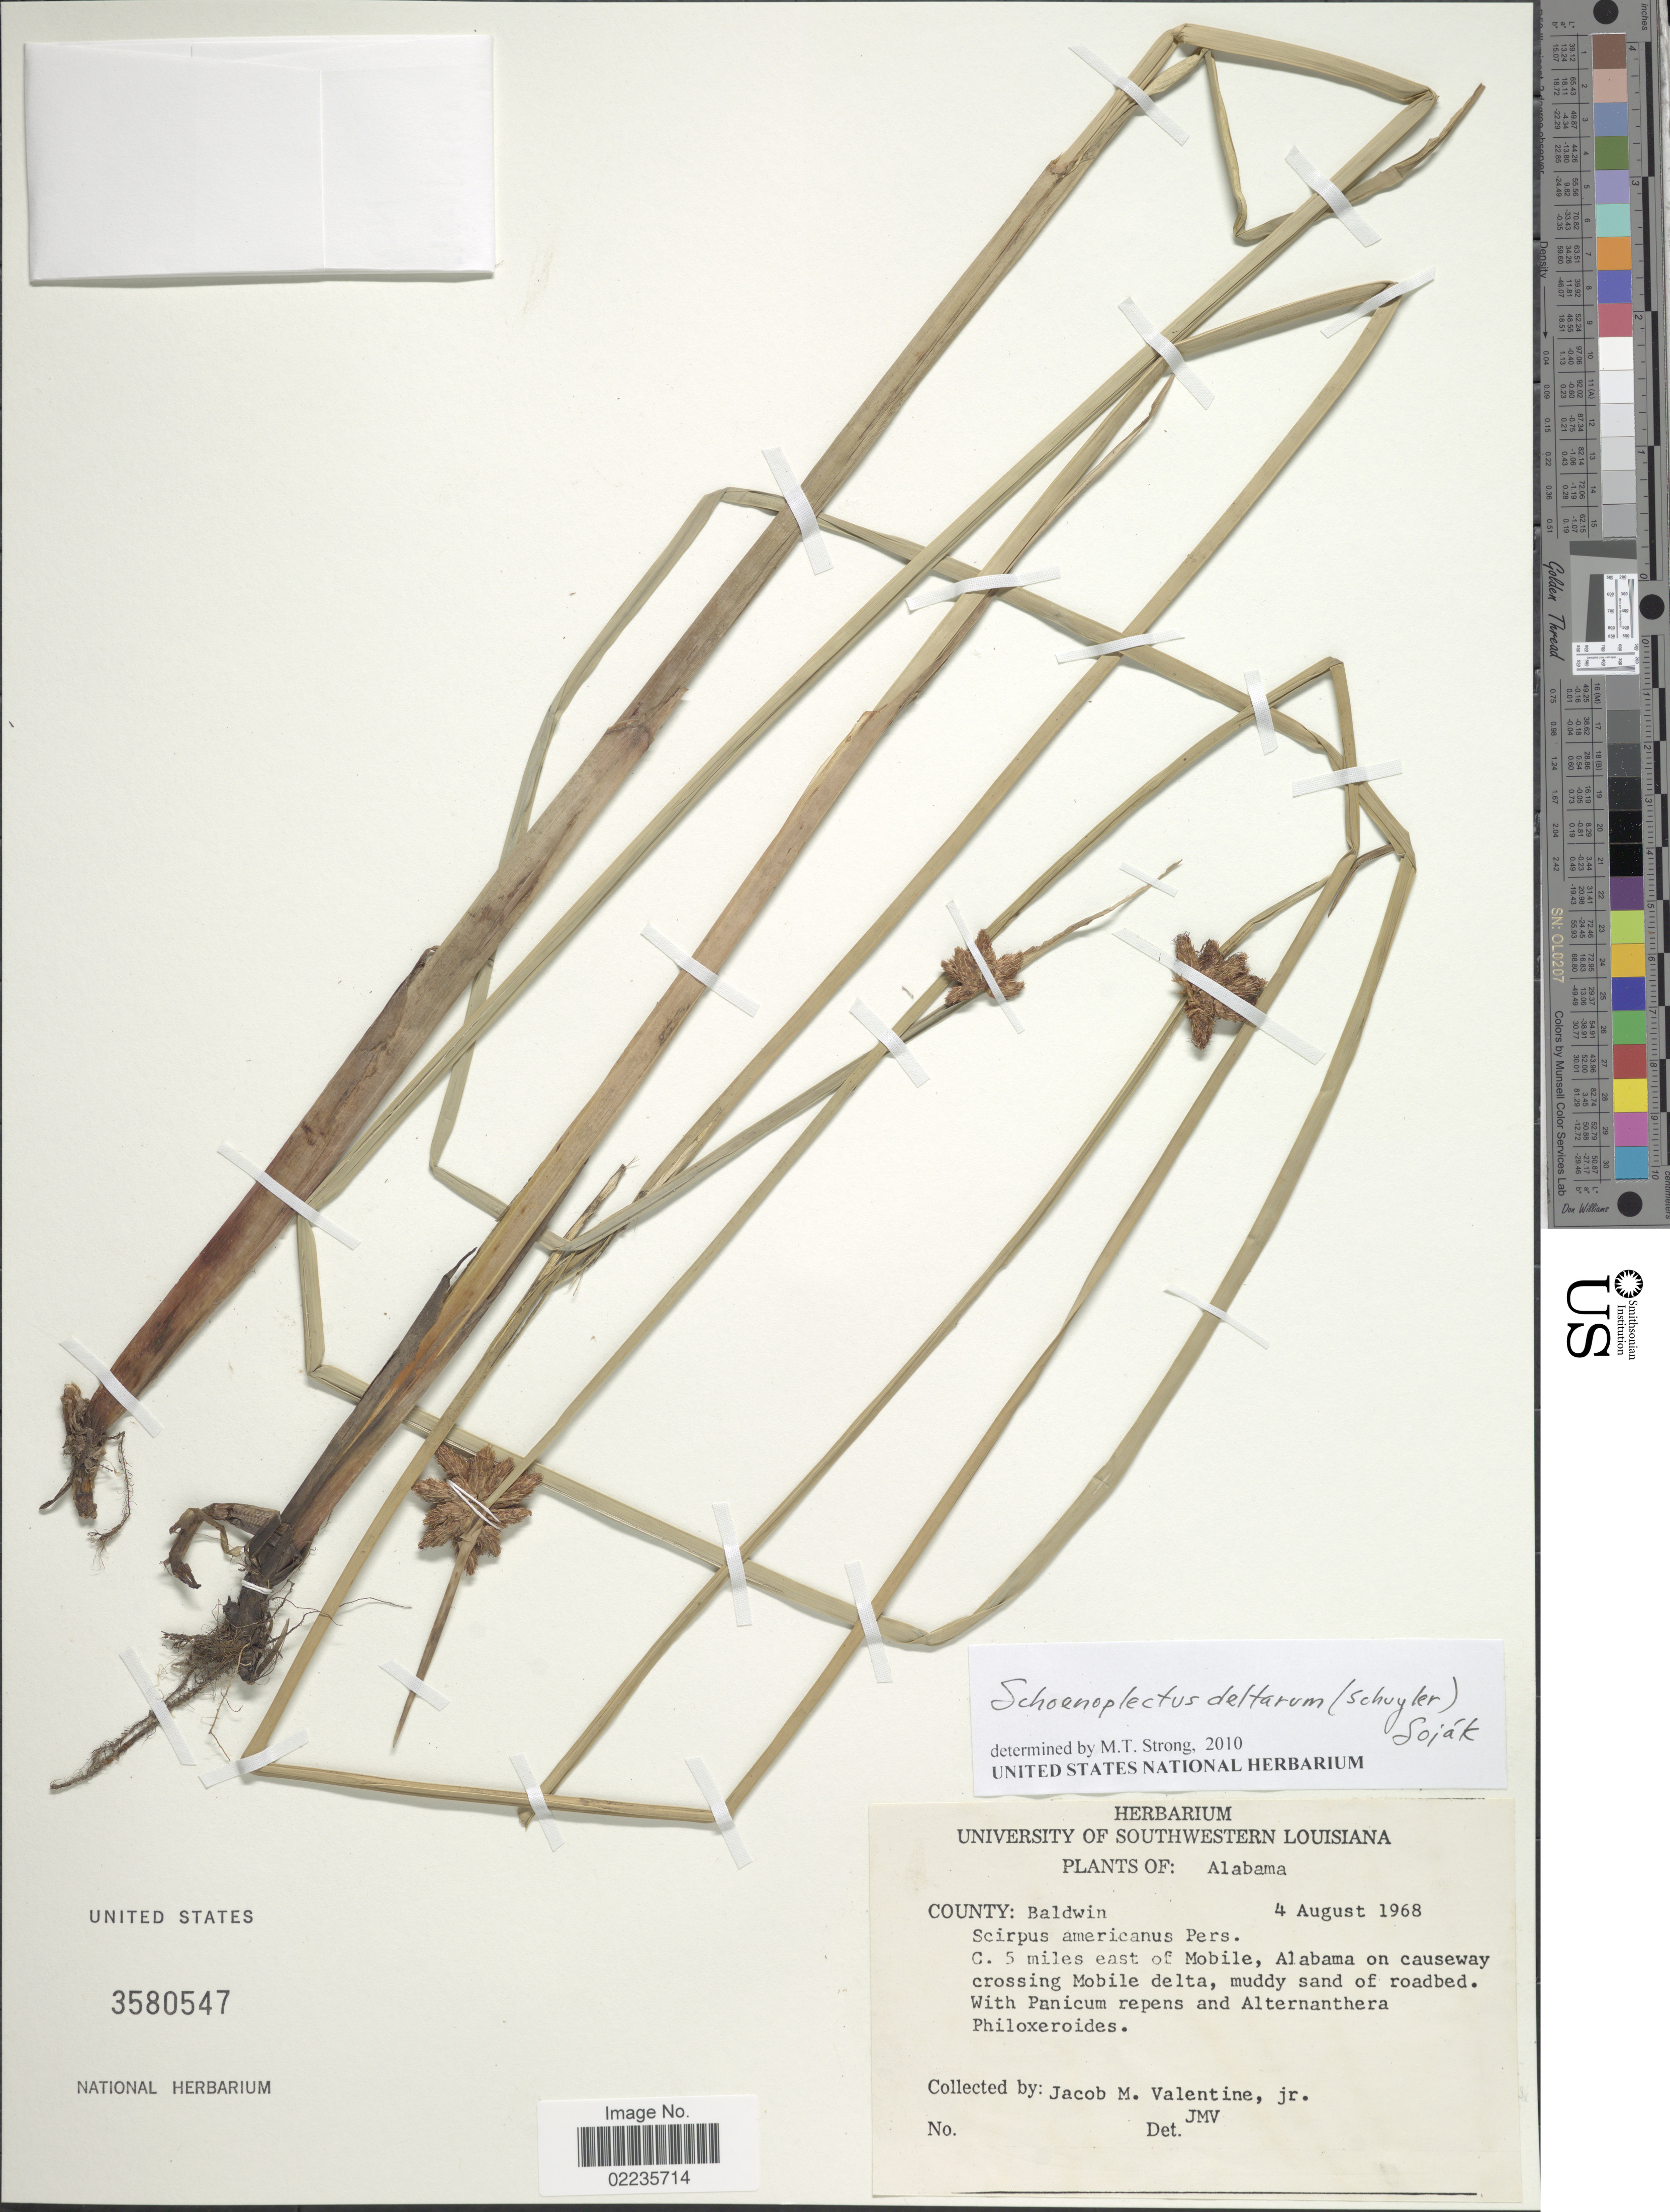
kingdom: Plantae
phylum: Tracheophyta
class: Liliopsida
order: Poales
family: Cyperaceae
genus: Schoenoplectus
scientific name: Schoenoplectus deltarum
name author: (Schuyler) Soják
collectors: J. Valentine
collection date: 1968-08-04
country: United States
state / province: Alabama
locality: County: Baldwin, 5 miles east of Mobile, Alabama on causeway crossing Mobile delta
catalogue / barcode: US 3580547